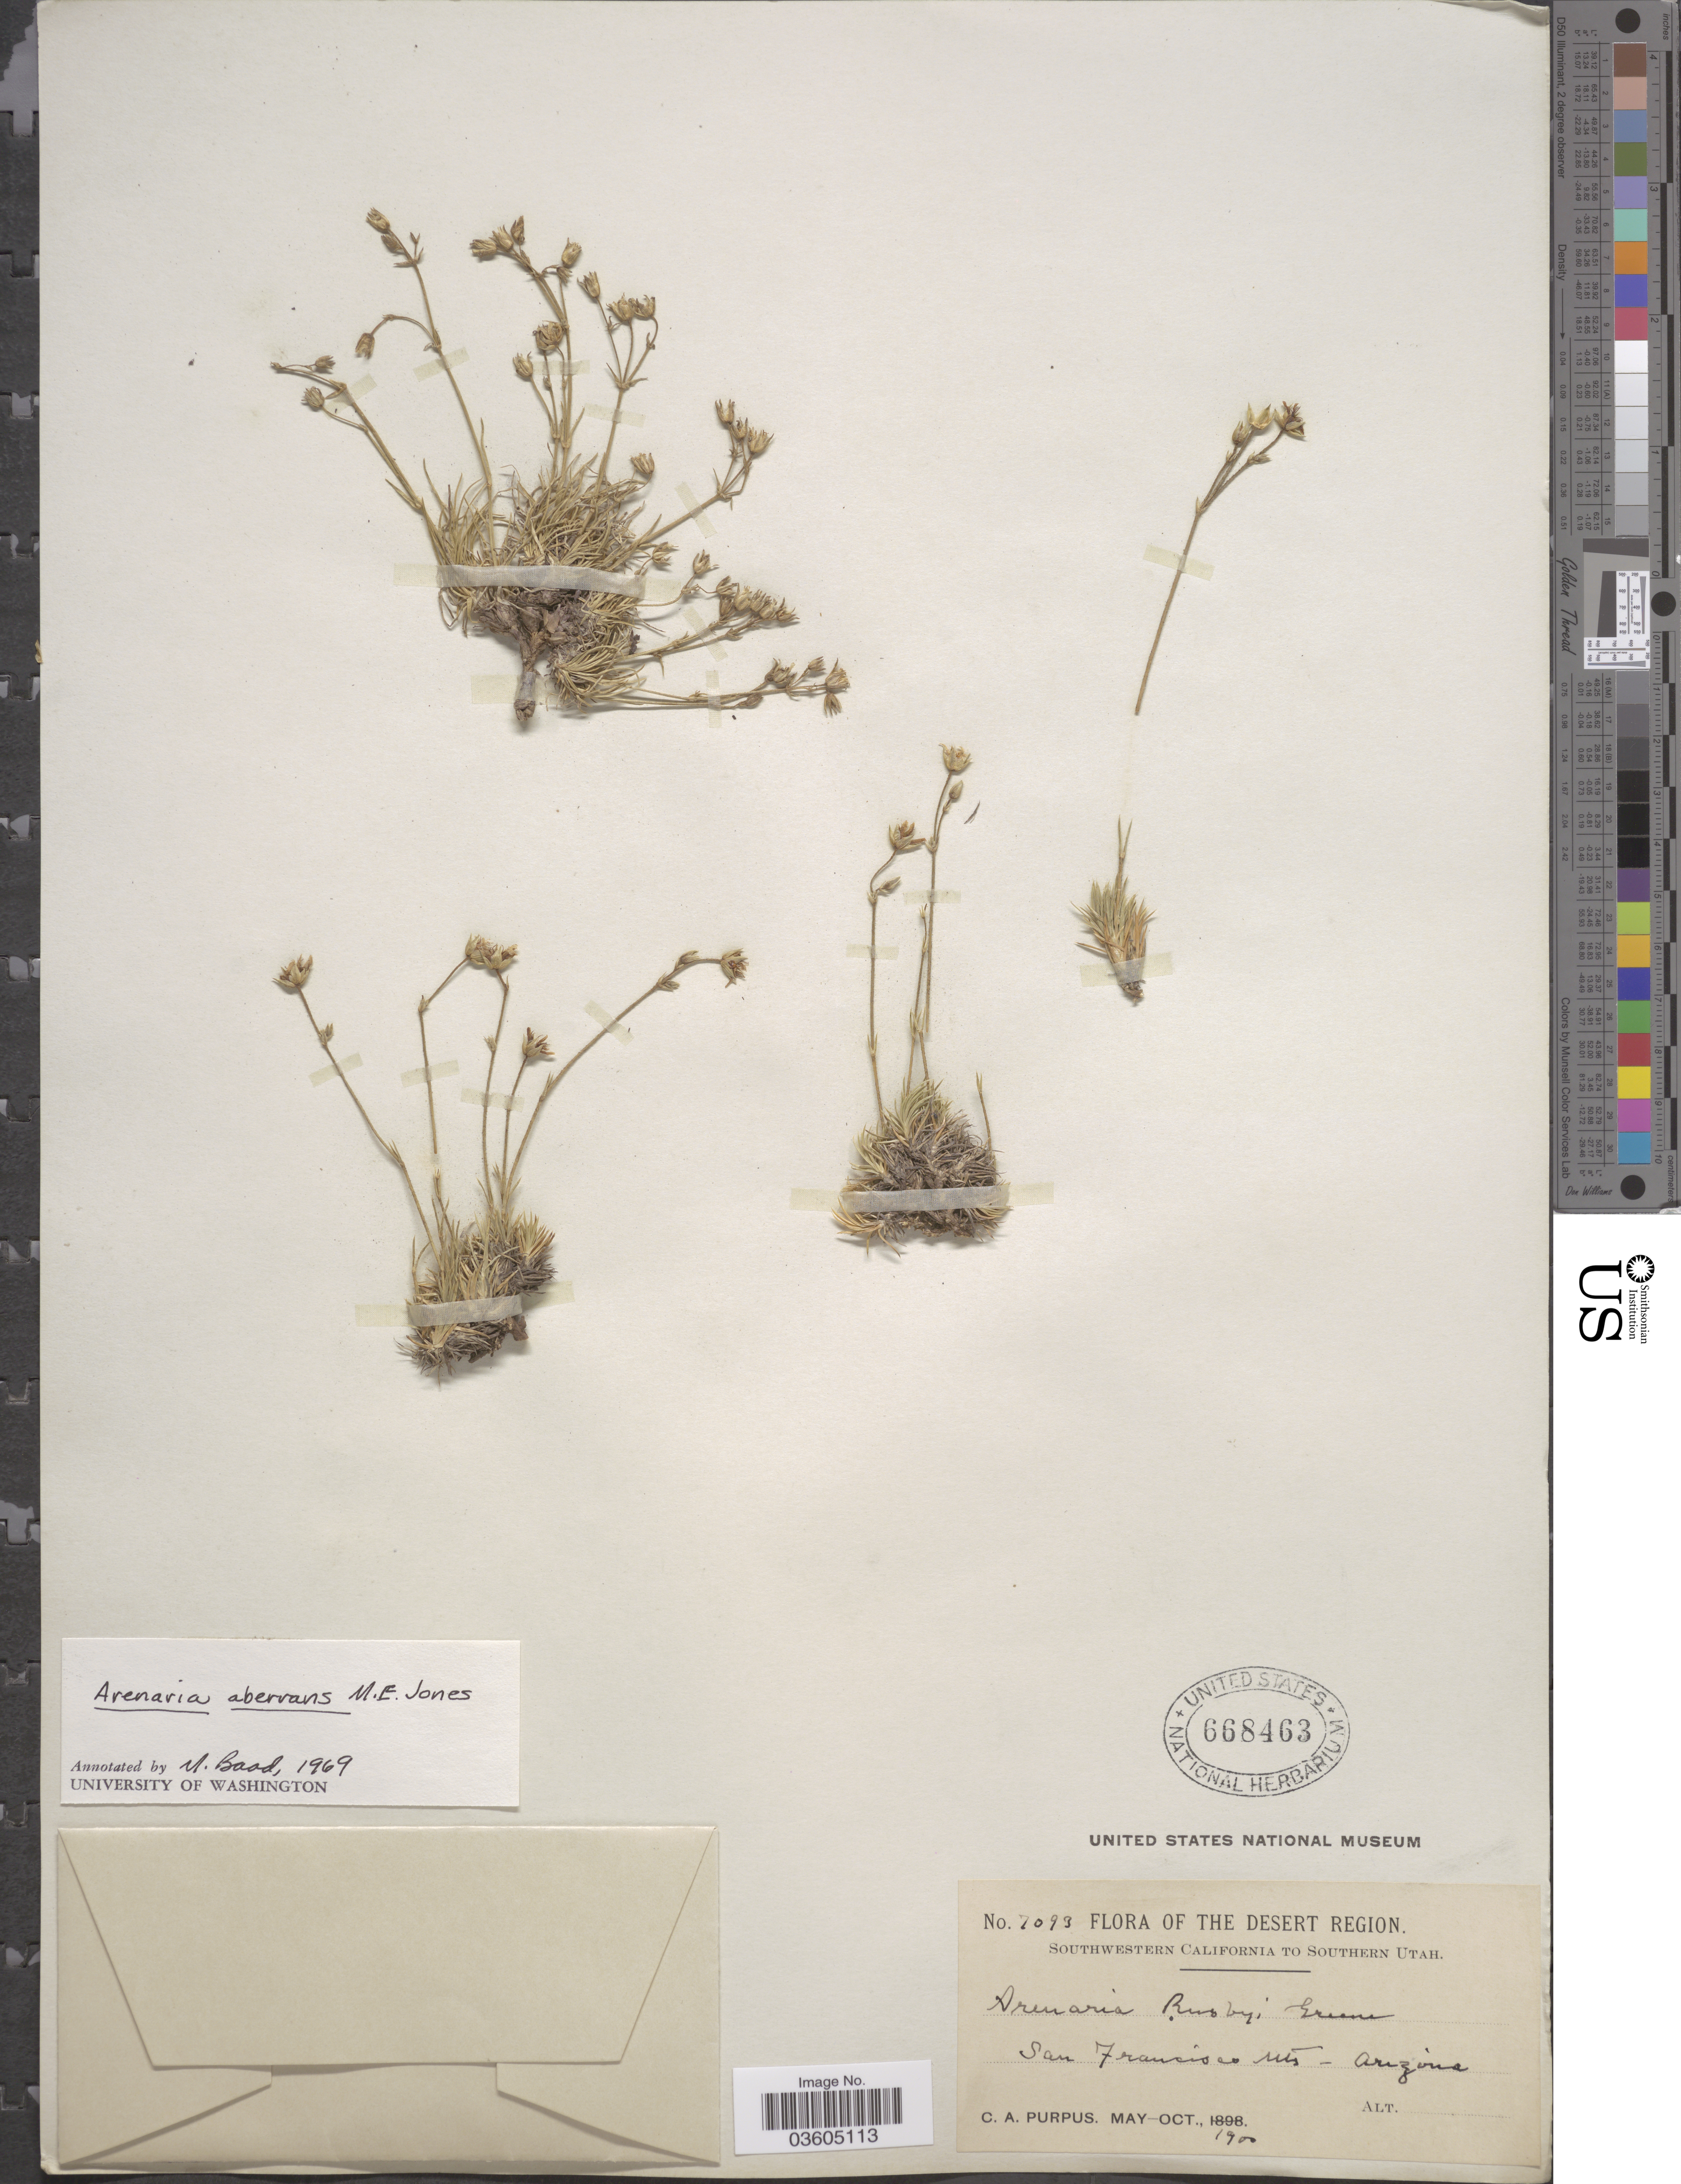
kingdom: Plantae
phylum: Tracheophyta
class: Magnoliopsida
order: Caryophyllales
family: Caryophyllaceae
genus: Eremogone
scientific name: Eremogone aberrans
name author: (M.E. Jones) Ikonn.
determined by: U.S. National Herbarium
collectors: C. A. Purpus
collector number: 7093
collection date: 1900-05/1900-10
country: United States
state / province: Arizona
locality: The Desert Region. San Francisco Mts.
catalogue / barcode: US 668463